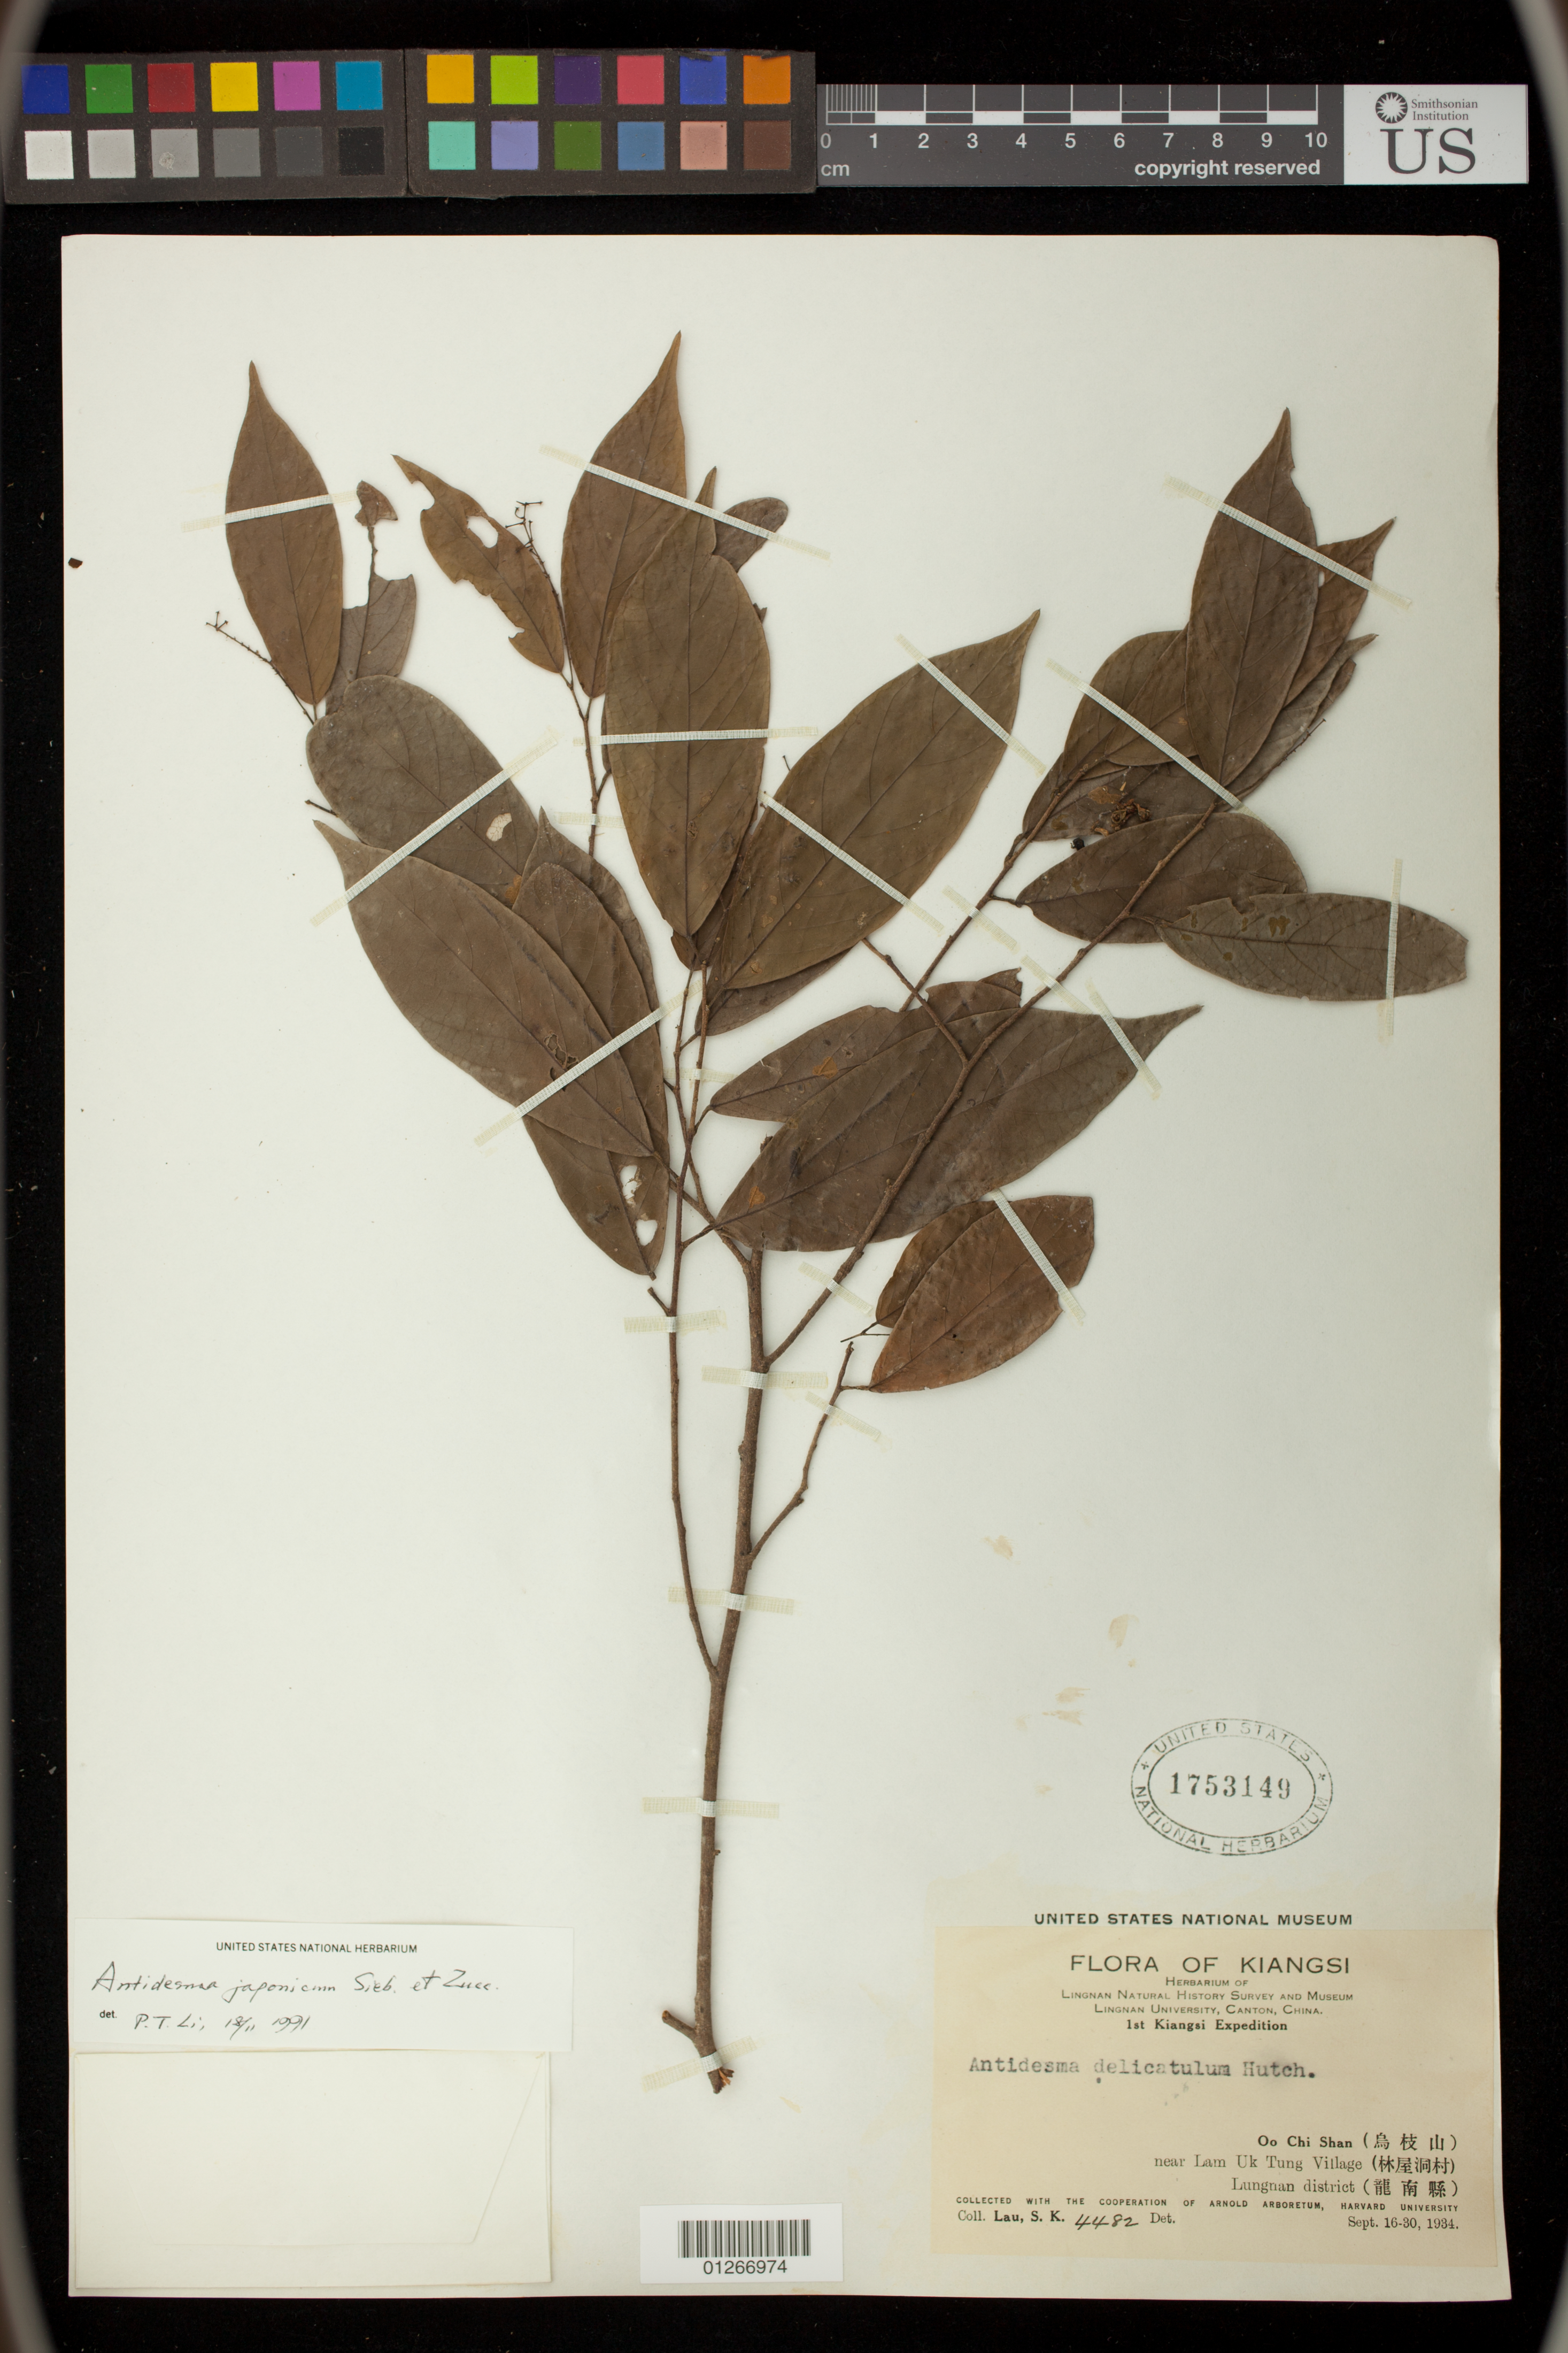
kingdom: Plantae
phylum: Tracheophyta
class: Magnoliopsida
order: Malpighiales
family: Phyllanthaceae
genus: Antidesma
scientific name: Antidesma japonicum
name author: Siebert & Zucc.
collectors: S. K. Lau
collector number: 4482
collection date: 1934-09-16/1934-09-30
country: China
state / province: Jiangxi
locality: Oo Chi Shan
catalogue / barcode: US 1753149